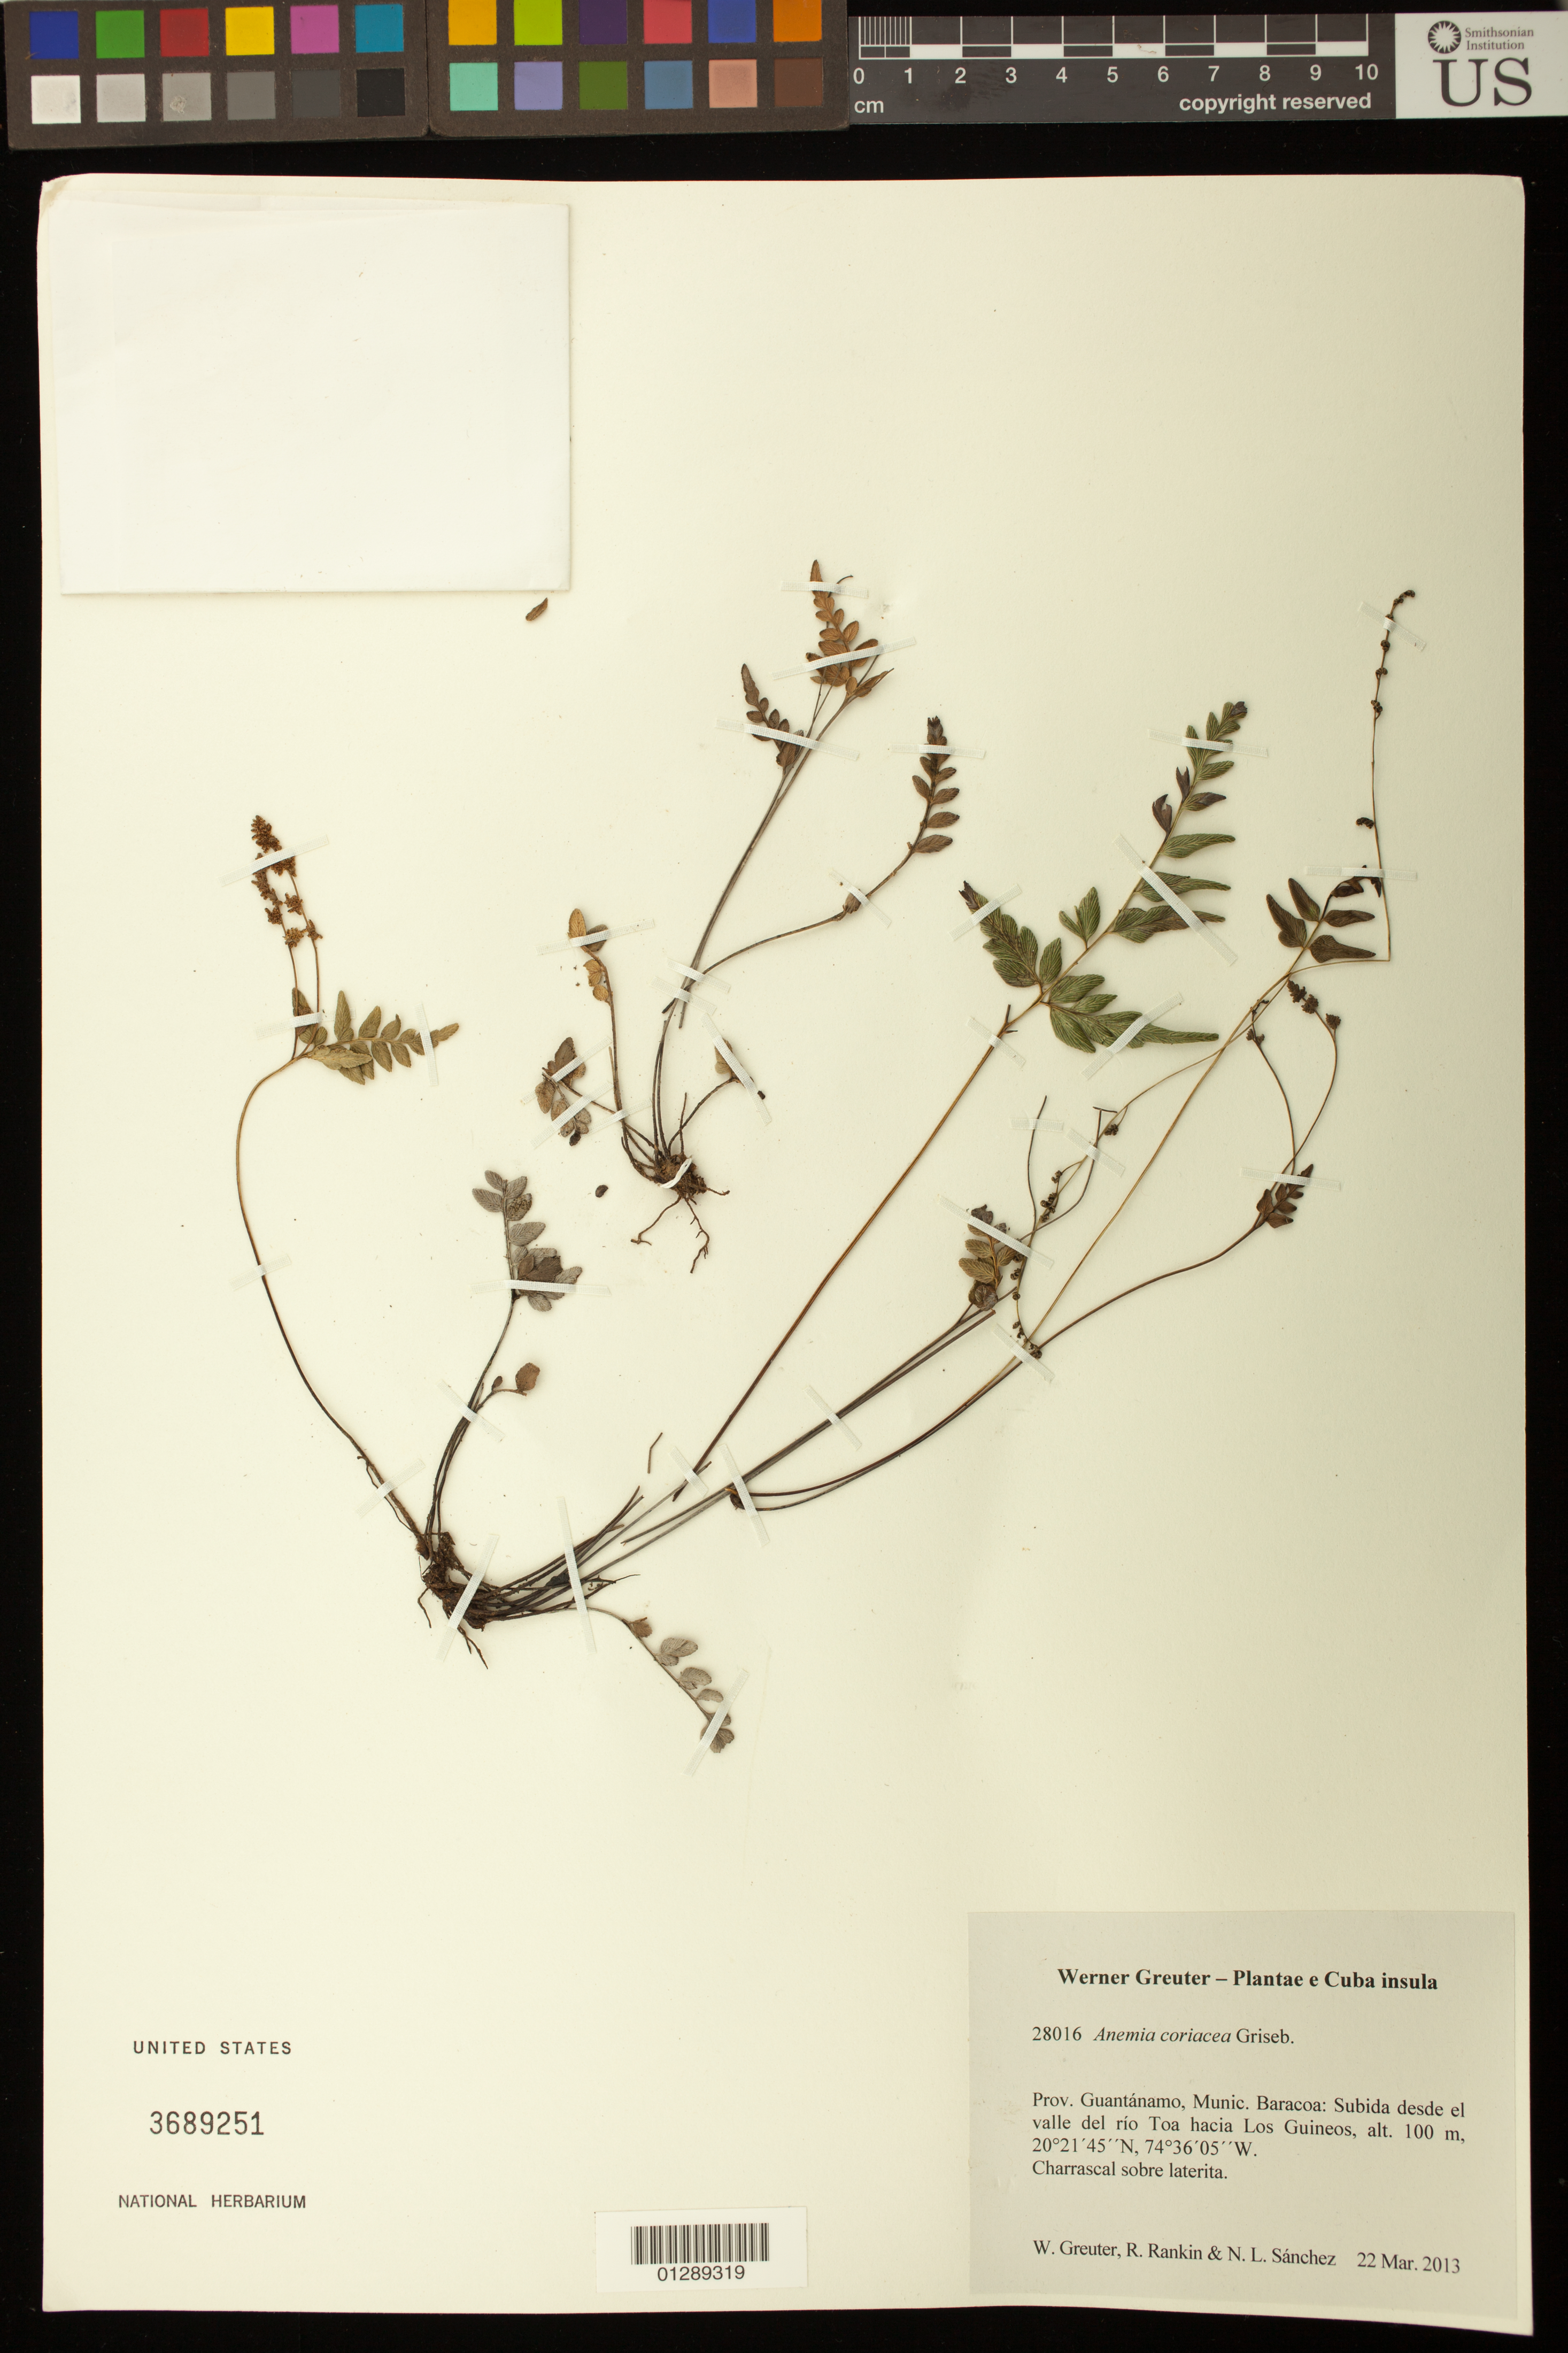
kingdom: Plantae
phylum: Tracheophyta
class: Polypodiopsida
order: Schizaeales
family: Anemiaceae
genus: Anemia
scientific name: Anemia coriacea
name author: Griseb.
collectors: W. R. Greuter, R. Rankin Rodriguez & N. Sanchez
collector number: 28016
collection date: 2013-03-22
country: Cuba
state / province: Guantanamo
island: Cuba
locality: Munic. Baracoa: Subida desde el valle del río Toa hacia Los Guineos.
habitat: Charrascal sobre laterita.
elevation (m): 100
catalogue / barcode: US 3689251